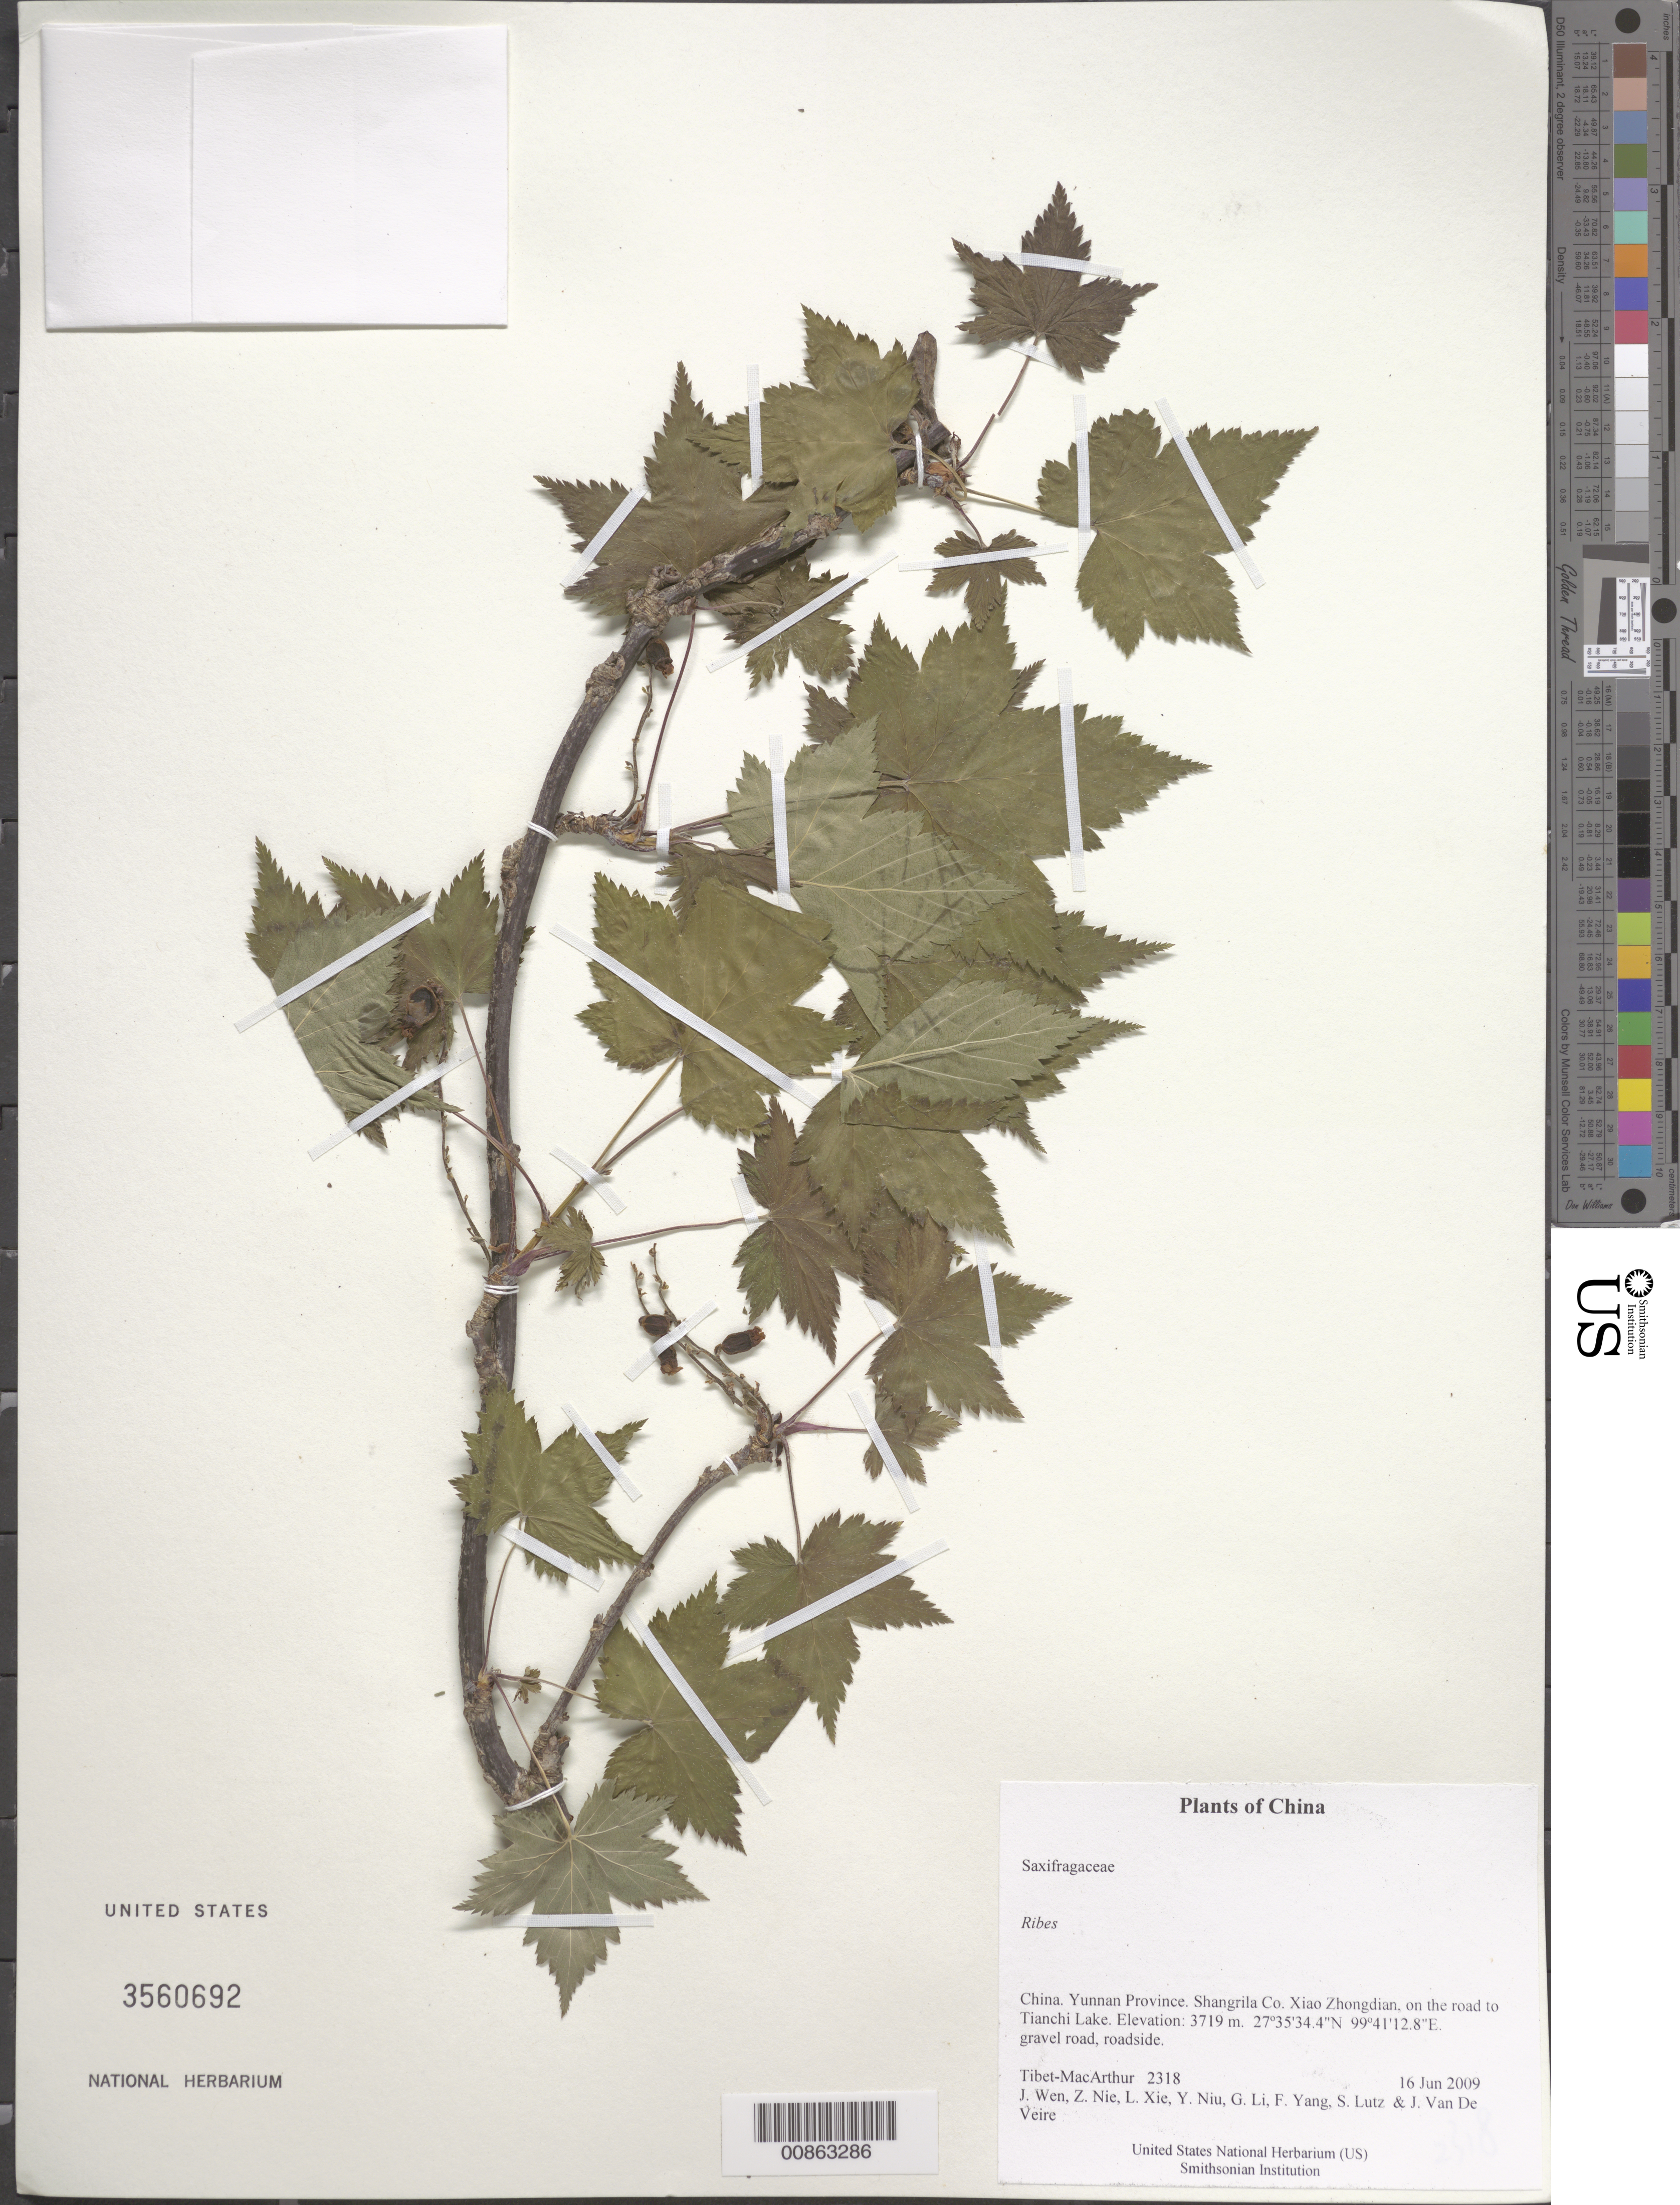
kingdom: Plantae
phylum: Tracheophyta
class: Magnoliopsida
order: Saxifragales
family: Grossulariaceae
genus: Ribes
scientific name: Ribes sp.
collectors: Tibet-MacArthur, J. Wen, Z. Nie, L. Xie, Y. Niu, G. Li, F. Yang, S. Lutz & J. Van De Veire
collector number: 2318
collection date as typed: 16 Jun 2009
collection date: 2009-06-16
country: China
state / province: Yunnan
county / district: Shangrila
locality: Xiao Zhongdian, on the road to Tianchi Lake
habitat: gravel road, roadside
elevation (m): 3719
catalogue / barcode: US 3560692